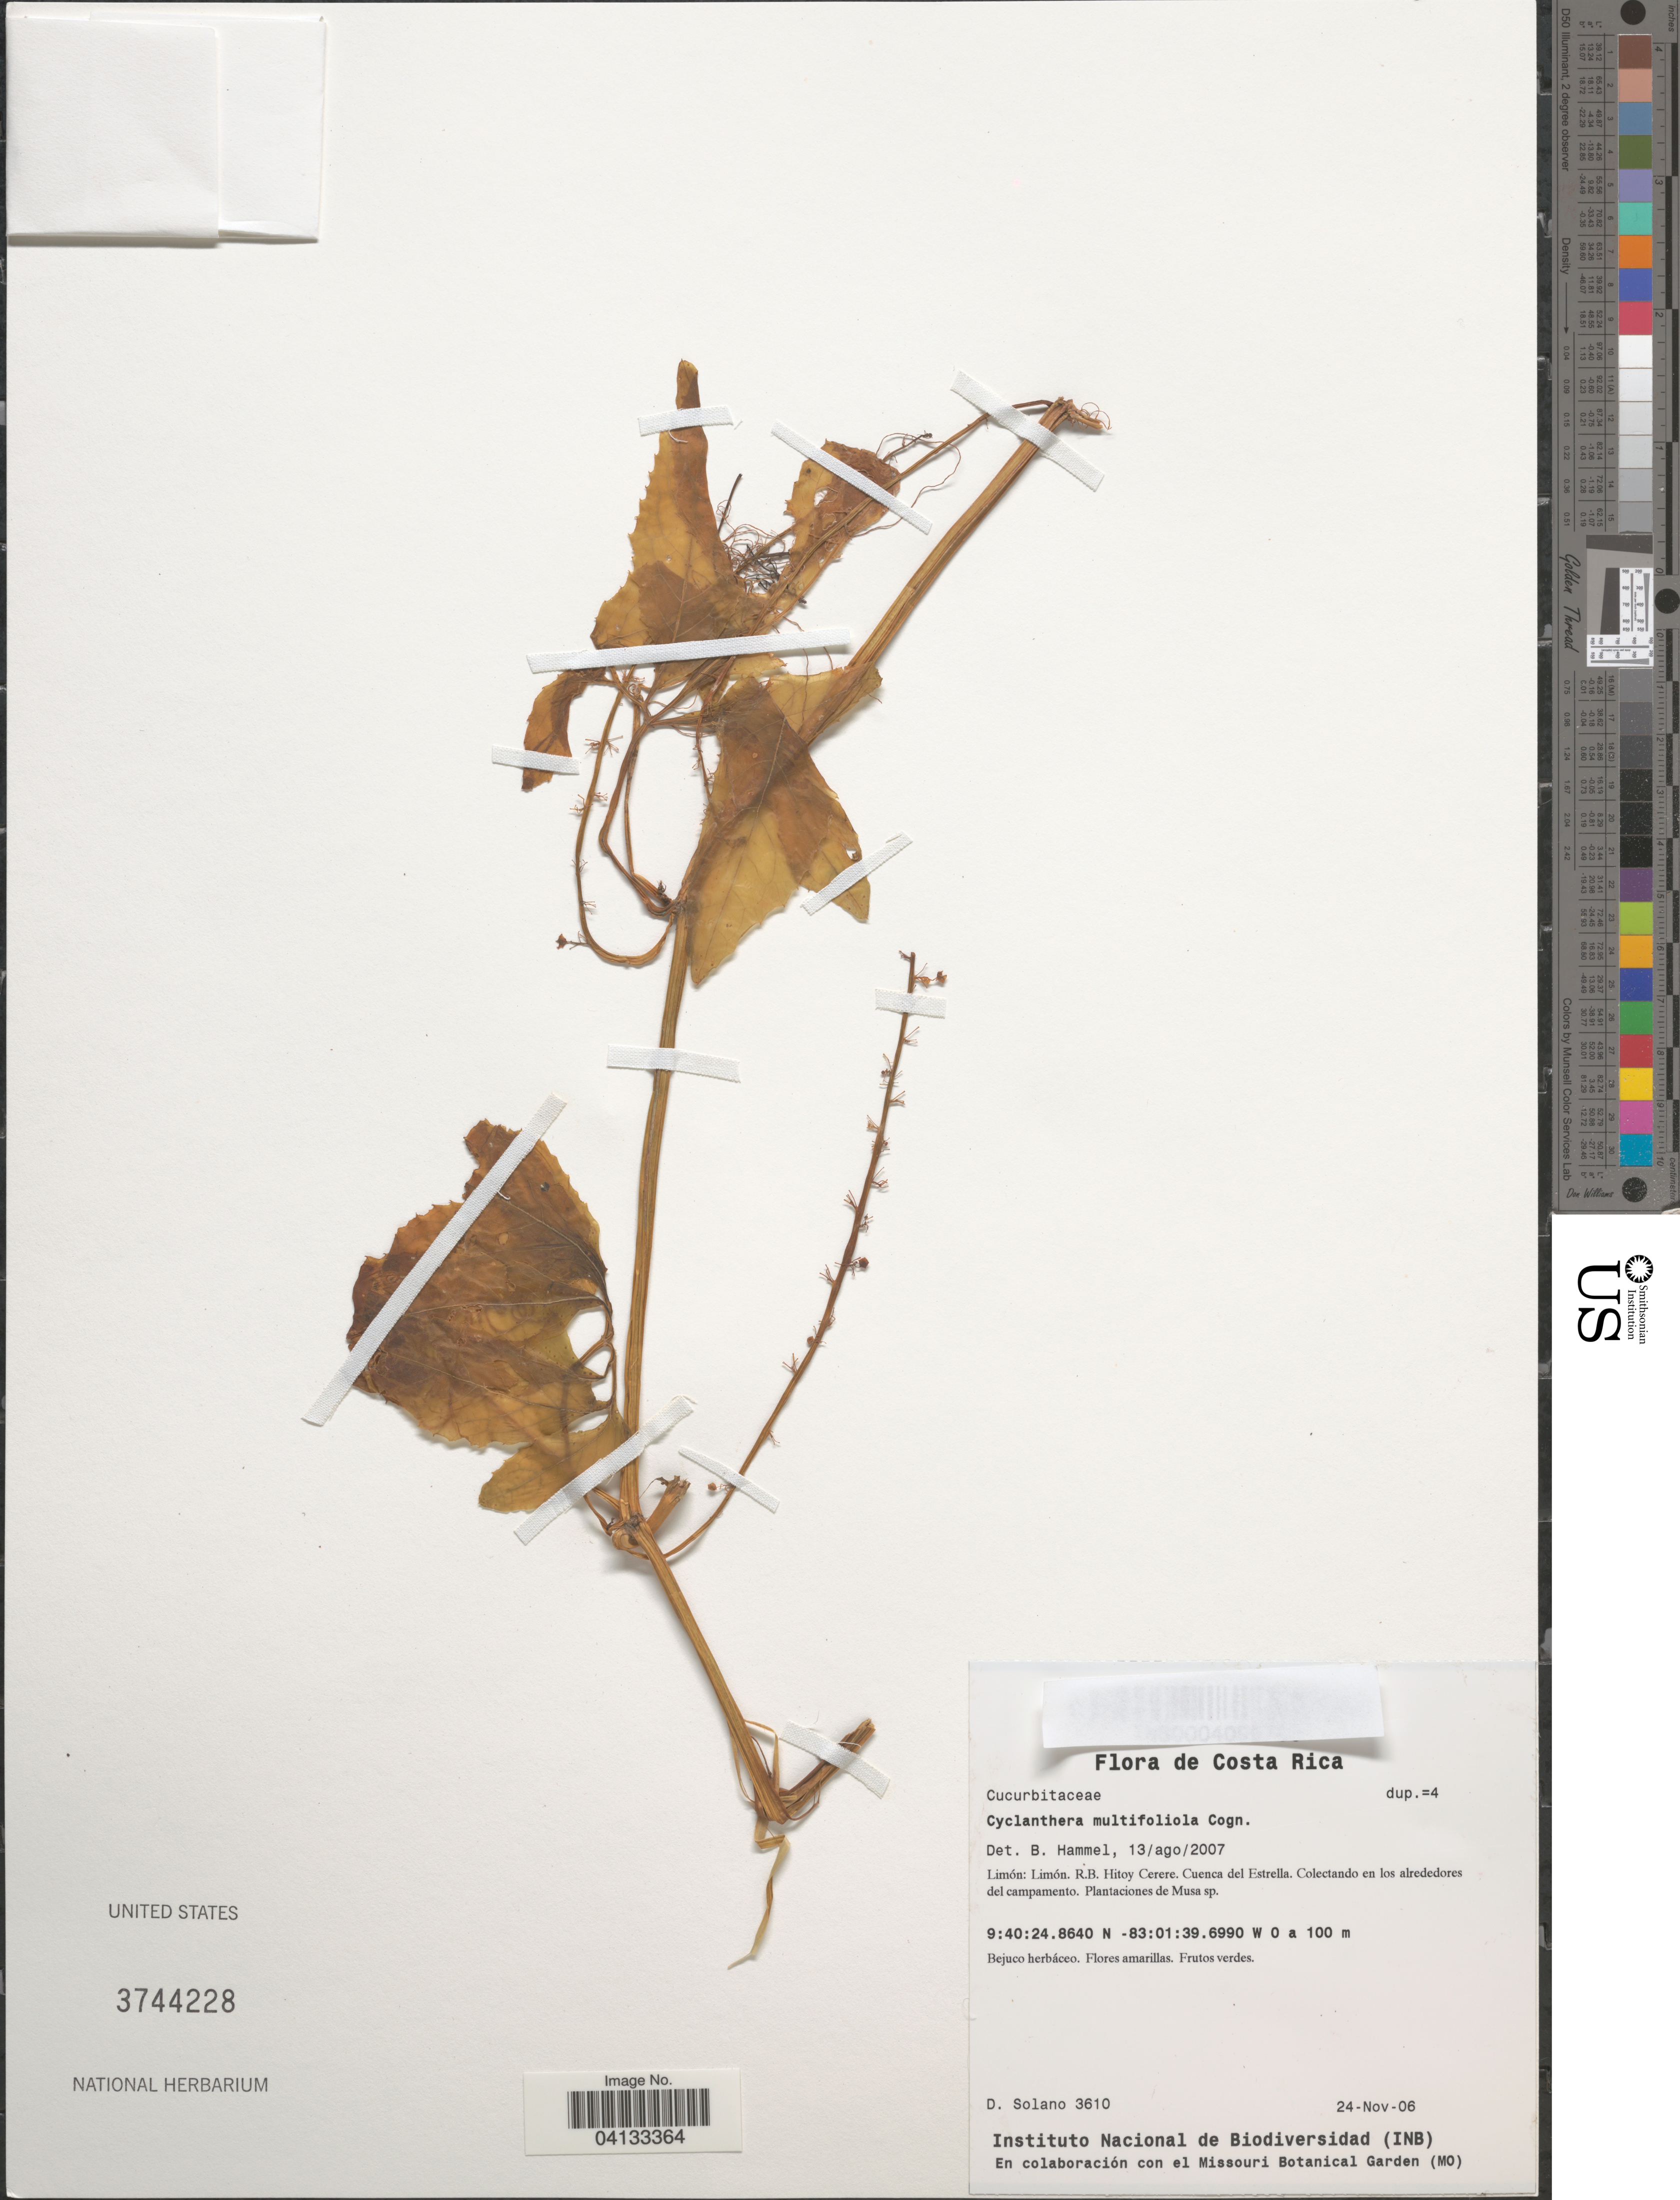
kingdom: Plantae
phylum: Tracheophyta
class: Magnoliopsida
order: Cucurbitales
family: Cucurbitaceae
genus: Cyclanthera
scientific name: Cyclanthera multifoliola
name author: Cogn.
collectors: D. Solano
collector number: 3610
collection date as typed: Transcribed d/m/y: 24/11/6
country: Costa Rica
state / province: Limón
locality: Limón. R.B. Hitoy Cerere. Cuenca del Estrella. Colectando en los alrededores del campamento.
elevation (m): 0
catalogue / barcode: US 3744228